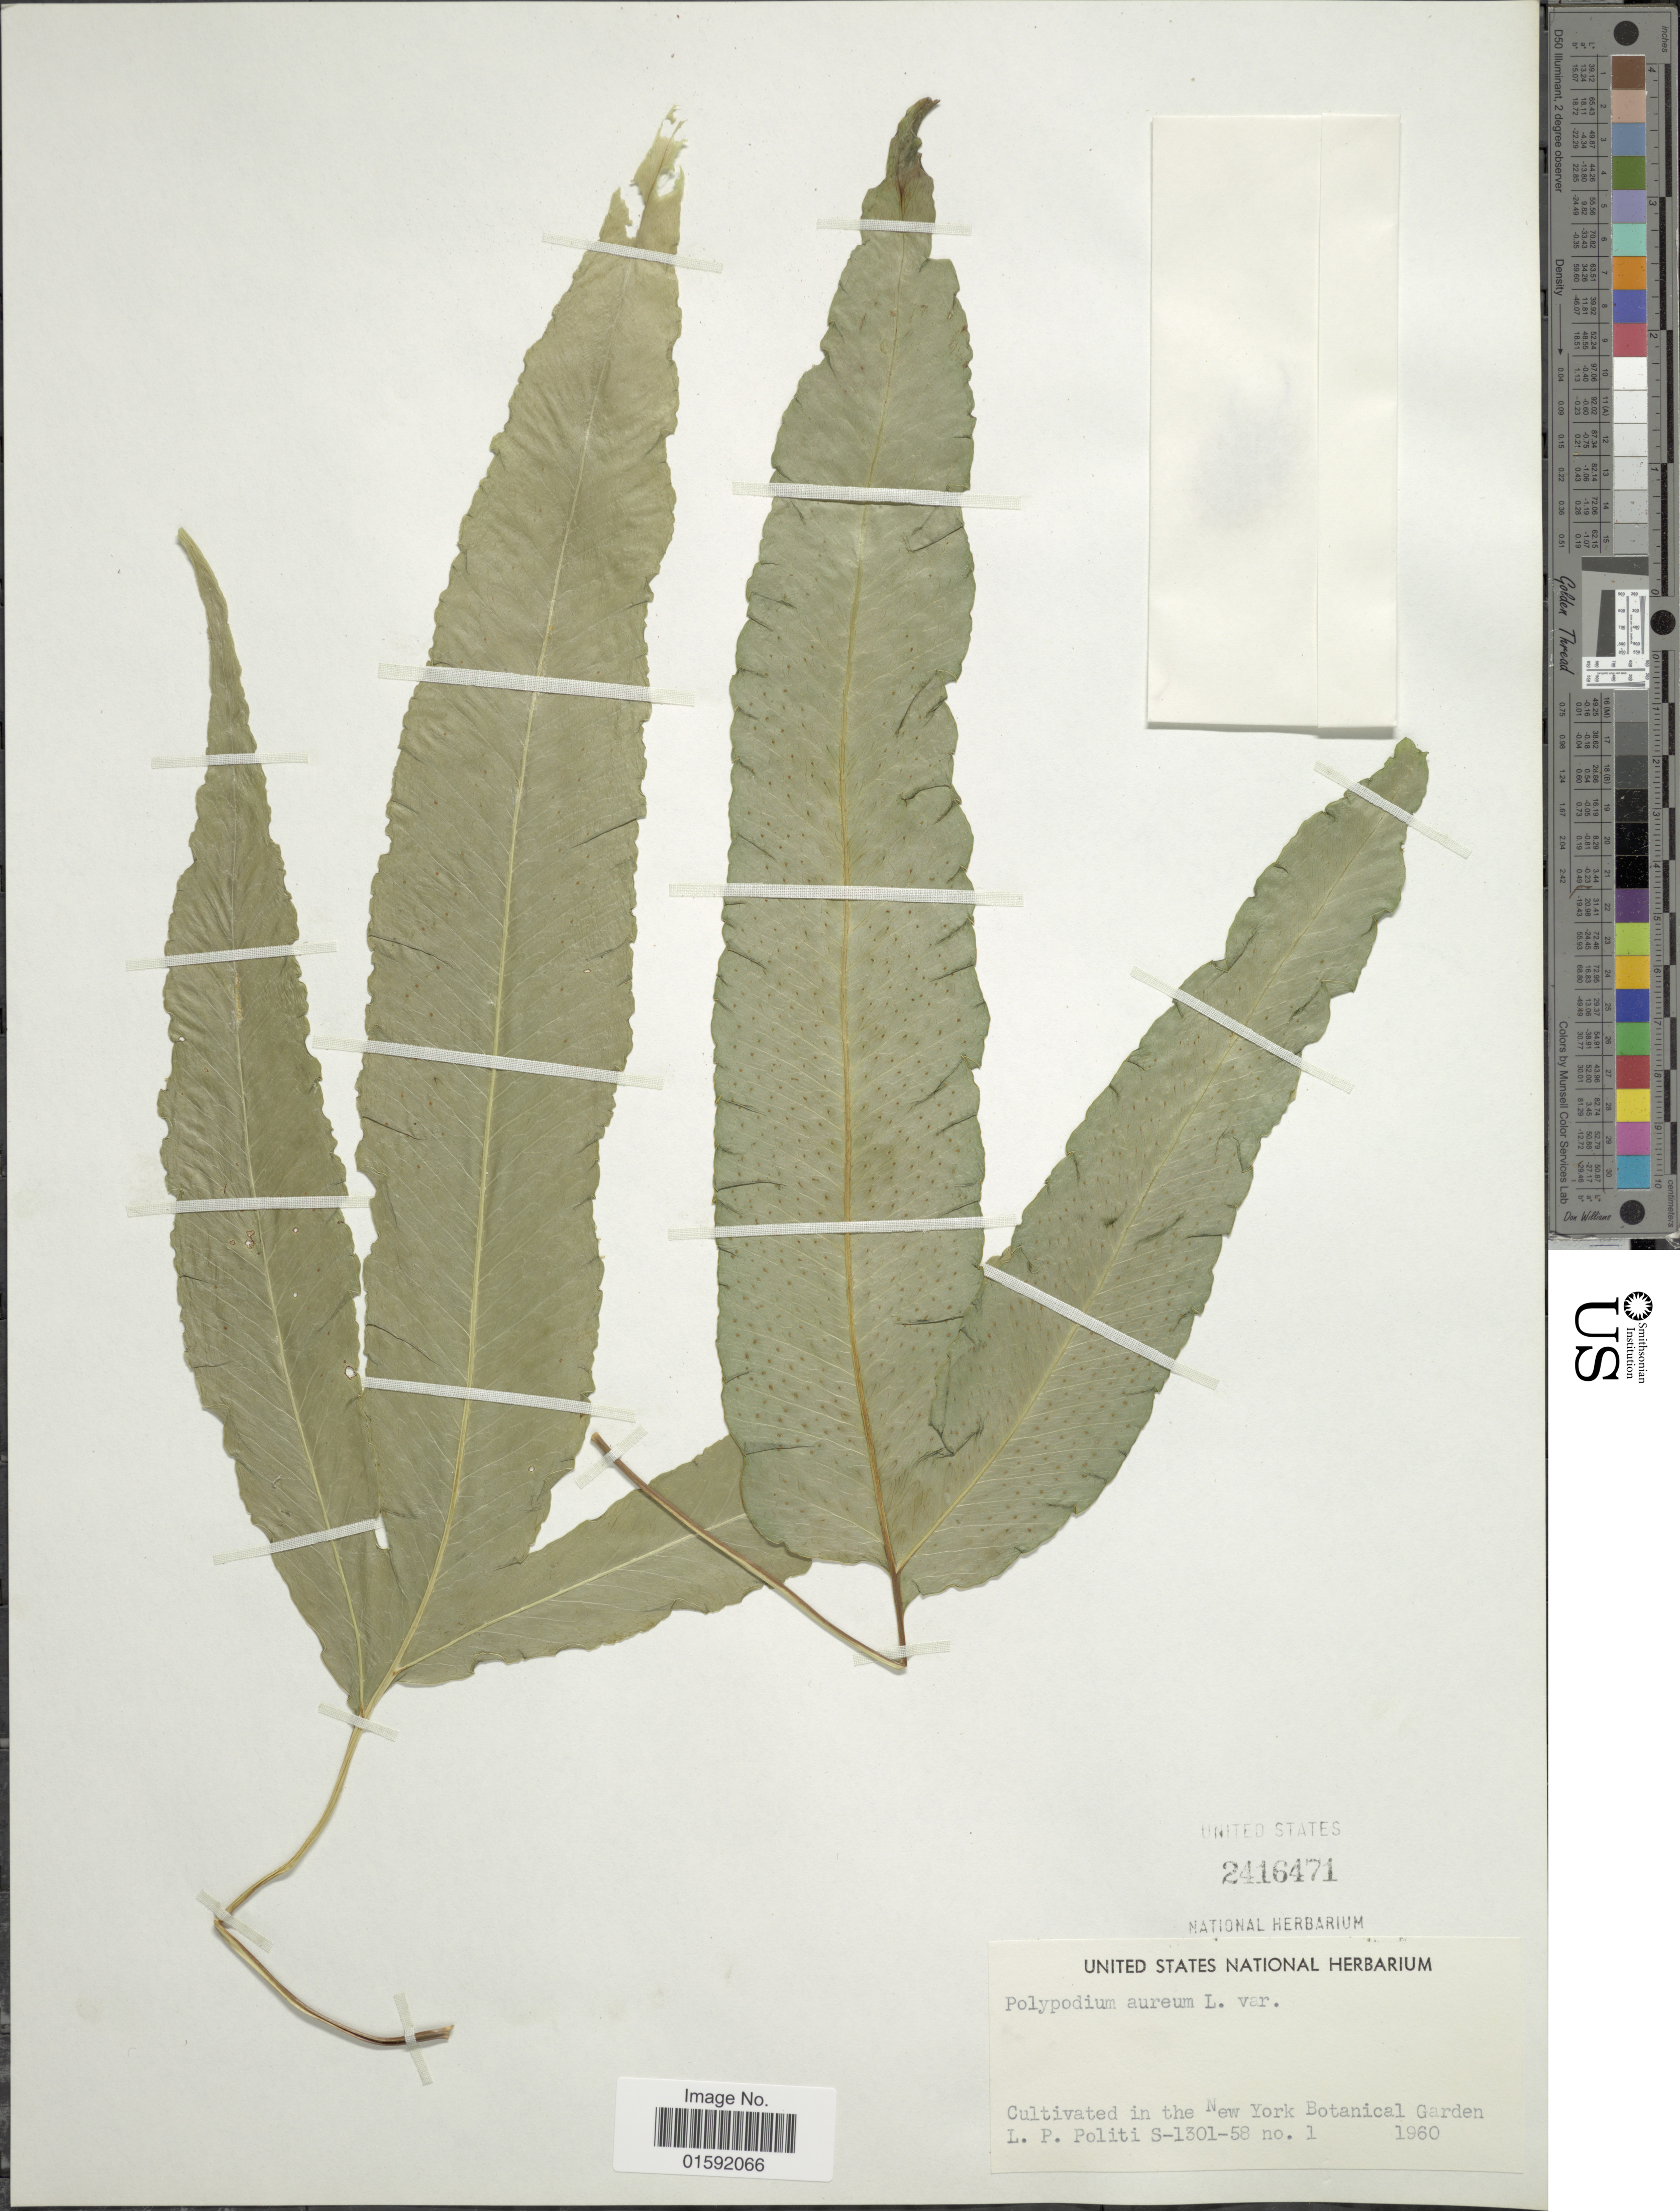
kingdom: Plantae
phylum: Tracheophyta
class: Polypodiopsida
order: Polypodiales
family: Polypodiaceae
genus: Phlebodium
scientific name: Phlebodium aureum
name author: (L.) J. Sm.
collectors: L. Politi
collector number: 1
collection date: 1960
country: United States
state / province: New York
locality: New York Botanical Garden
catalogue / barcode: US 2416471